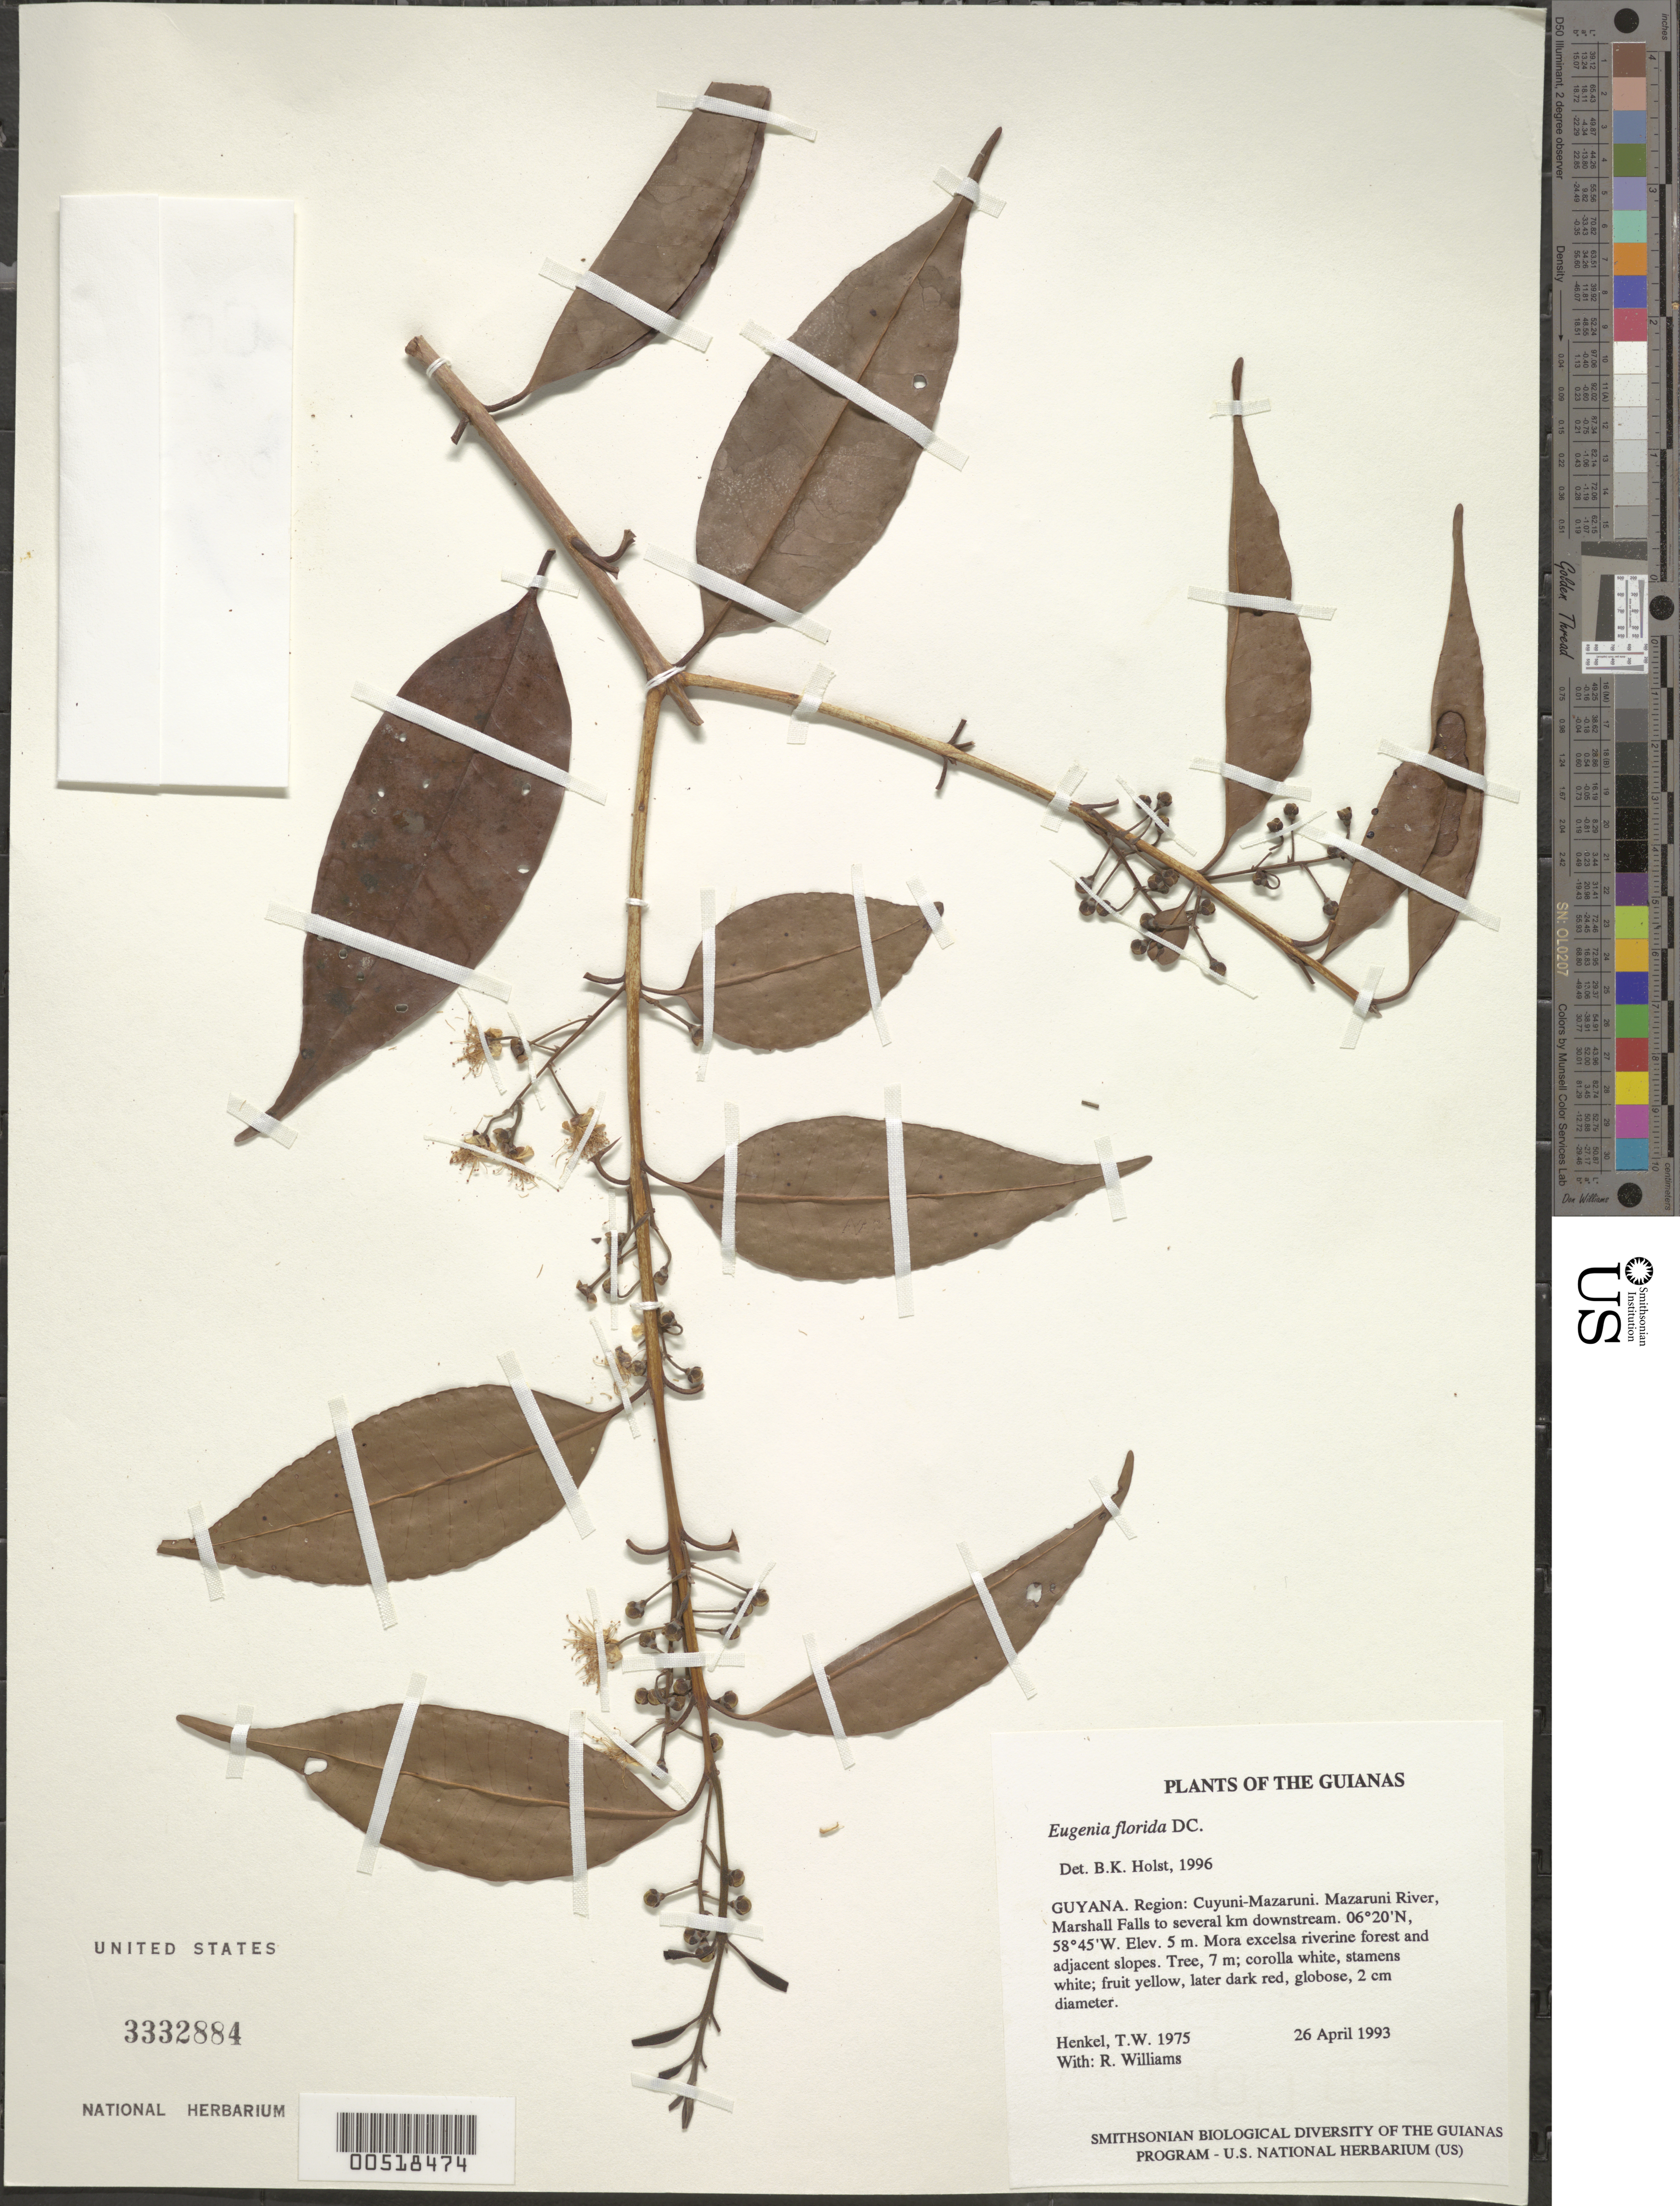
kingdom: Plantae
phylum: Tracheophyta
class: Magnoliopsida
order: Myrtales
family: Myrtaceae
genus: Eugenia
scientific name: Eugenia florida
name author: DC.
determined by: Holst, Bruce K.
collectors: T. Henkel & R. Williams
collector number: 1975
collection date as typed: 26 April 1993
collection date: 1993-04-26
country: Guyana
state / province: Cuyuni-Mazaruni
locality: Mazaruni River, Marshall Falls to several km downstream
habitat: Mora excelsa riverine forest and adjacent slopes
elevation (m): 5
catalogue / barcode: US 3332884